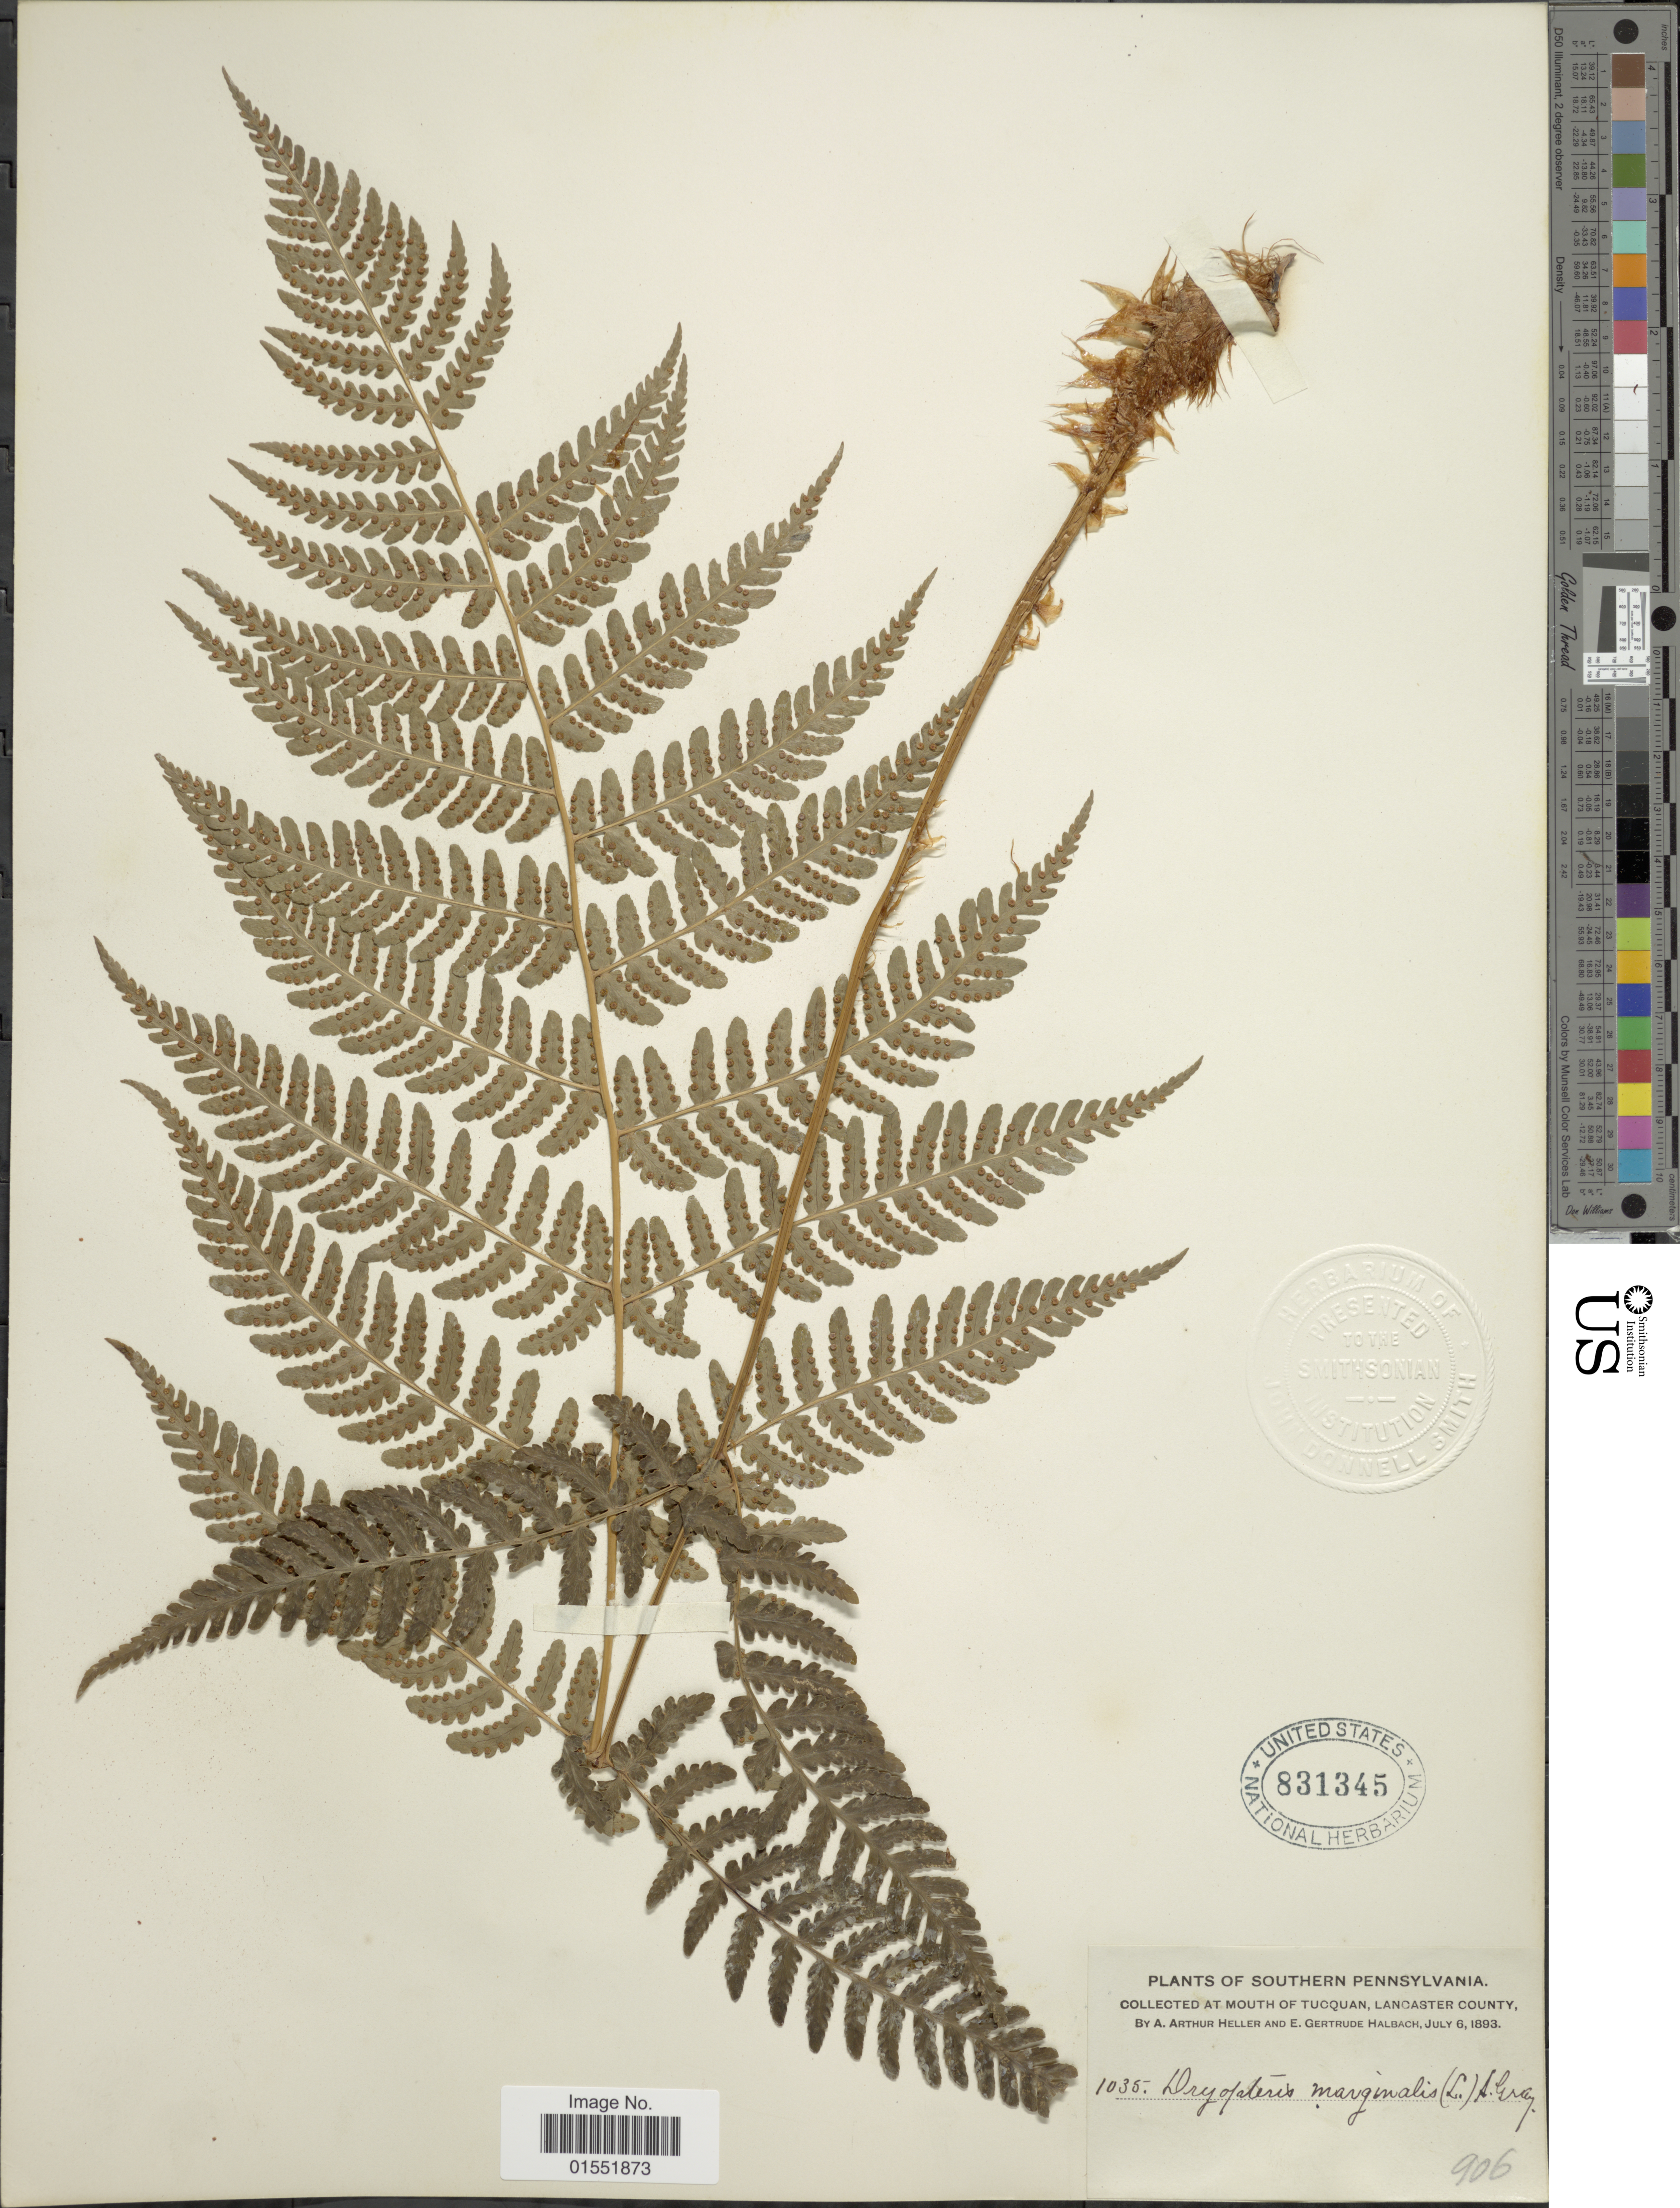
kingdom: Plantae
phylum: Tracheophyta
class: Polypodiopsida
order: Polypodiales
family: Dryopteridaceae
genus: Dryopteris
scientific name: Dryopteris marginalis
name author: (L.) A. Gray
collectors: A. A. Heller & E. G. Halbach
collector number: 1035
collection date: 1893-07-06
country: United States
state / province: Pennsylvania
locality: Southern Pennsylvania. At mouth of Tucquan, Lancaster County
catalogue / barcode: US 831345